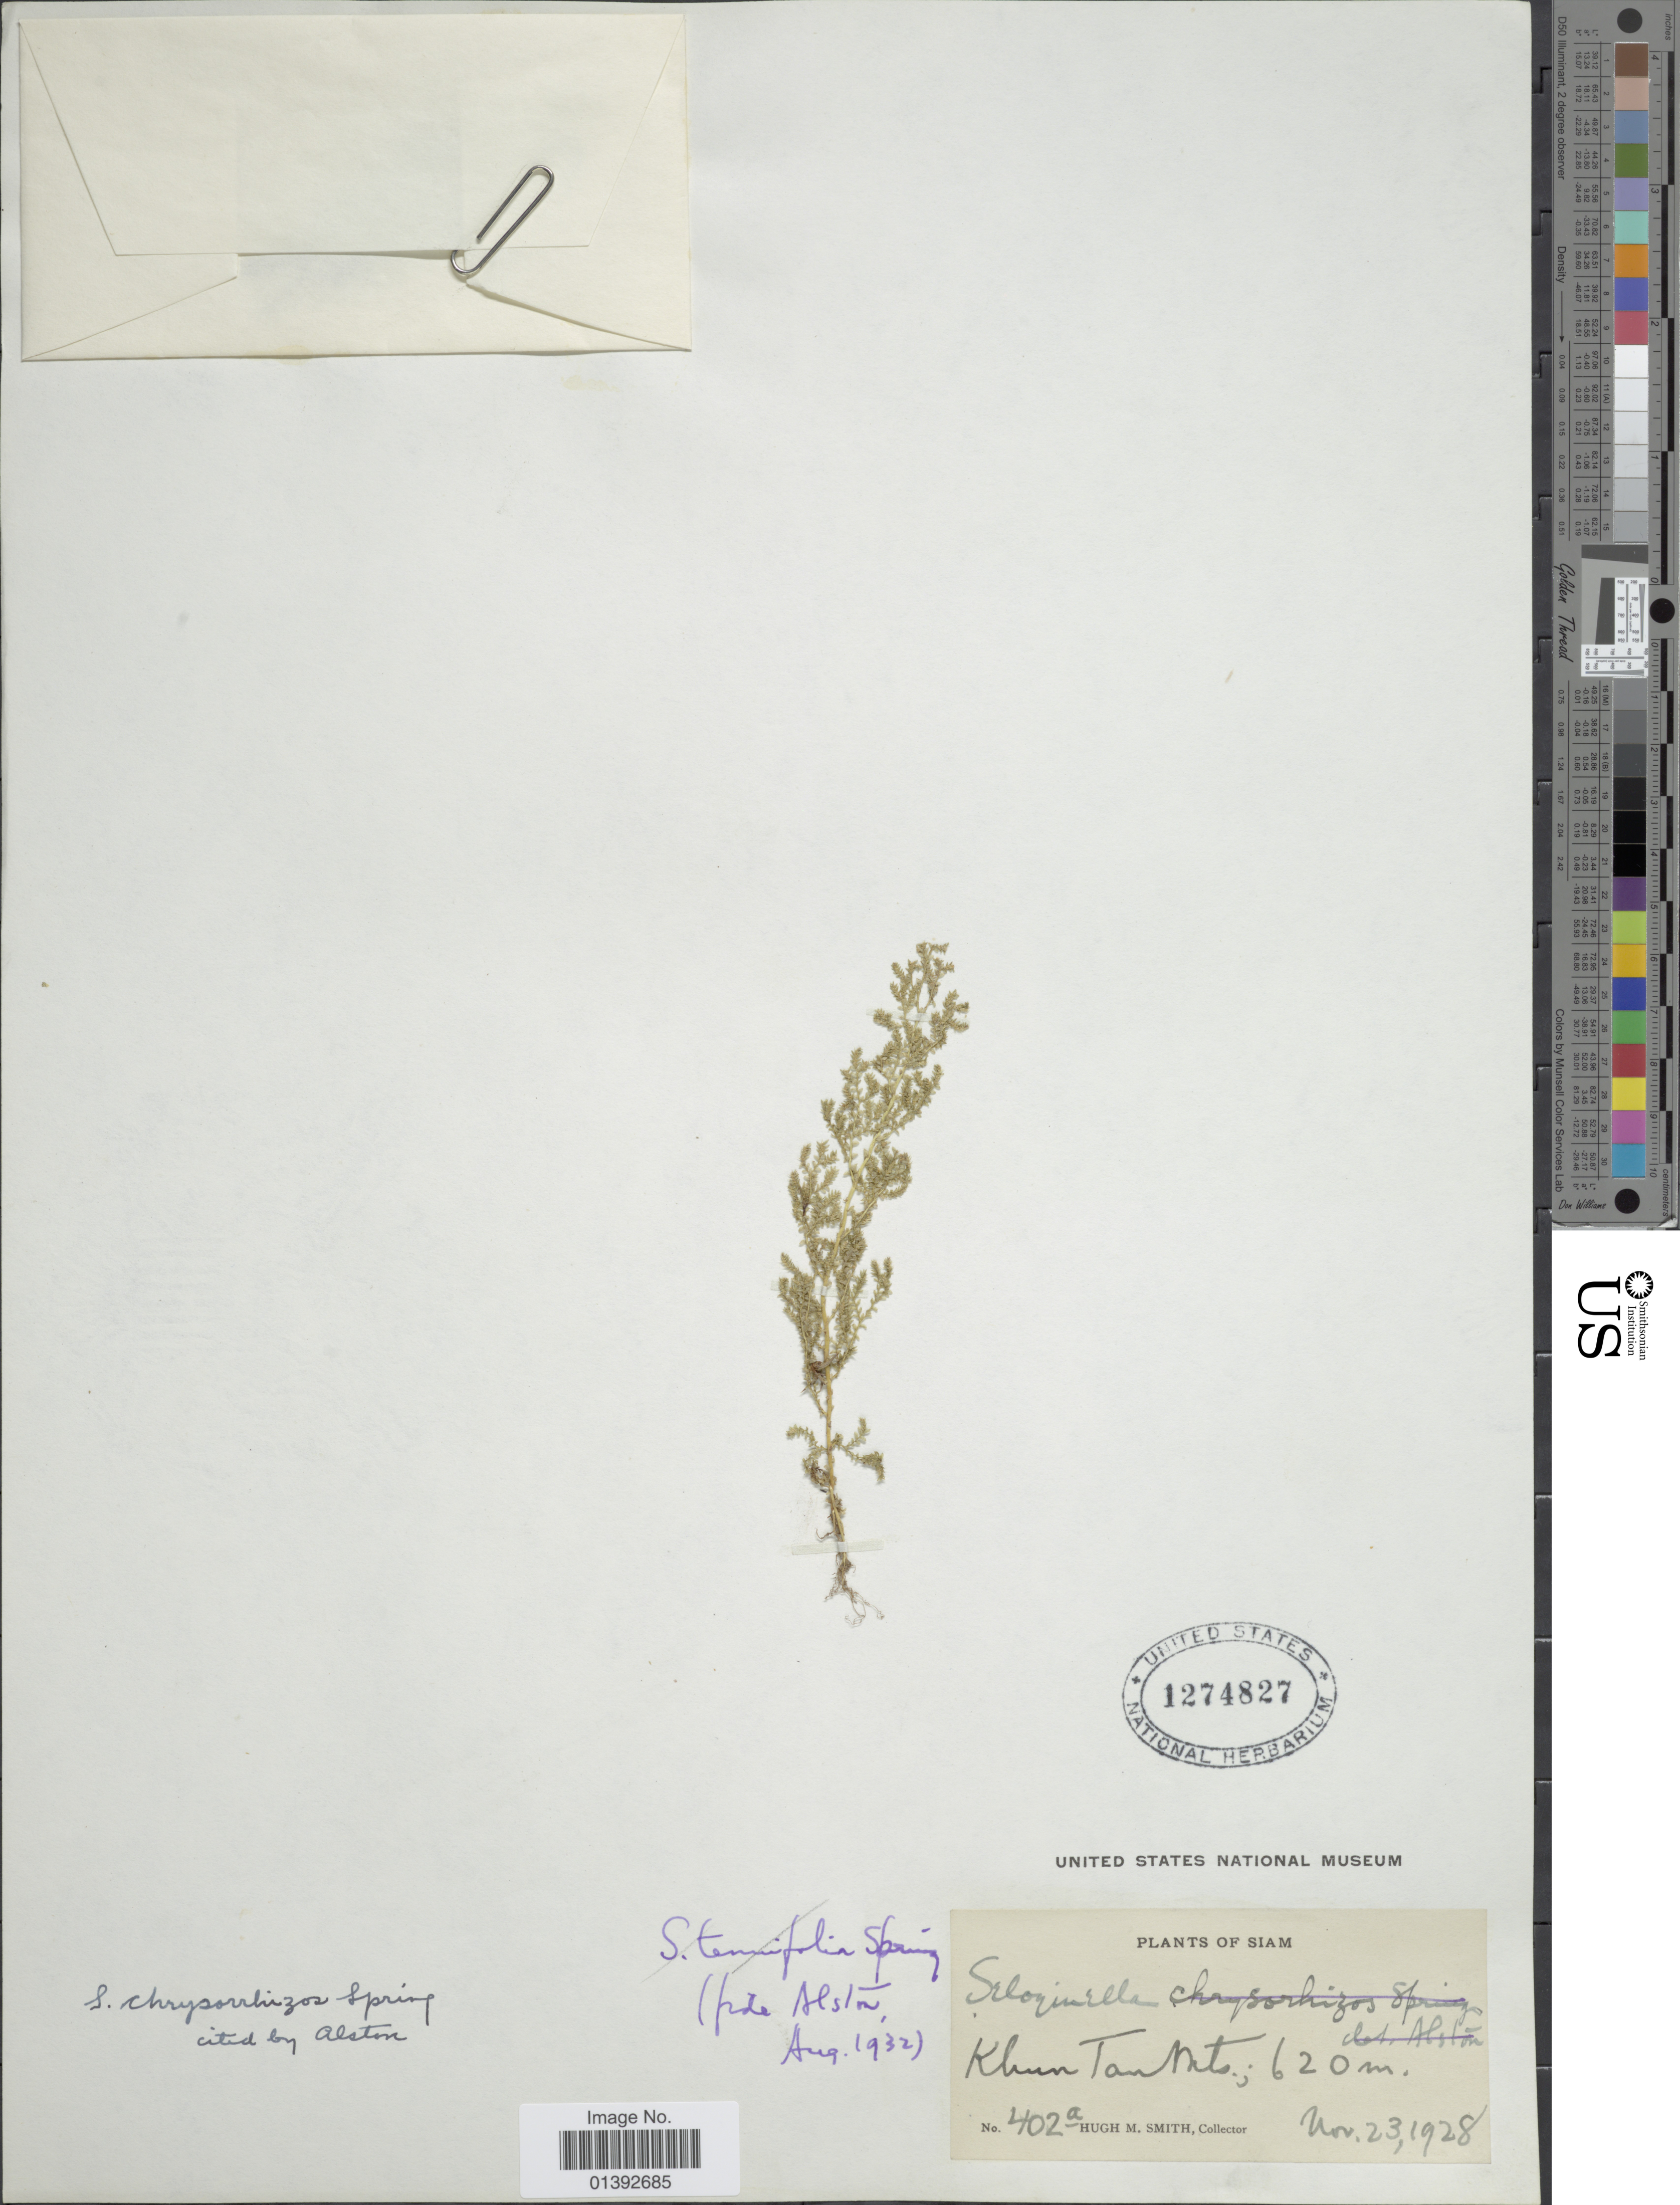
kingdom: Plantae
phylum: Tracheophyta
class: Lycopodiopsida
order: Selaginellales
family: Selaginellaceae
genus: Selaginella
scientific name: Selaginella chrysorrhizos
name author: Spring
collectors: H. M. Smith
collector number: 402a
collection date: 1928-11-23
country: Thailand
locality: Siam, Khun Tan mts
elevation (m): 620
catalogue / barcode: US 1274827